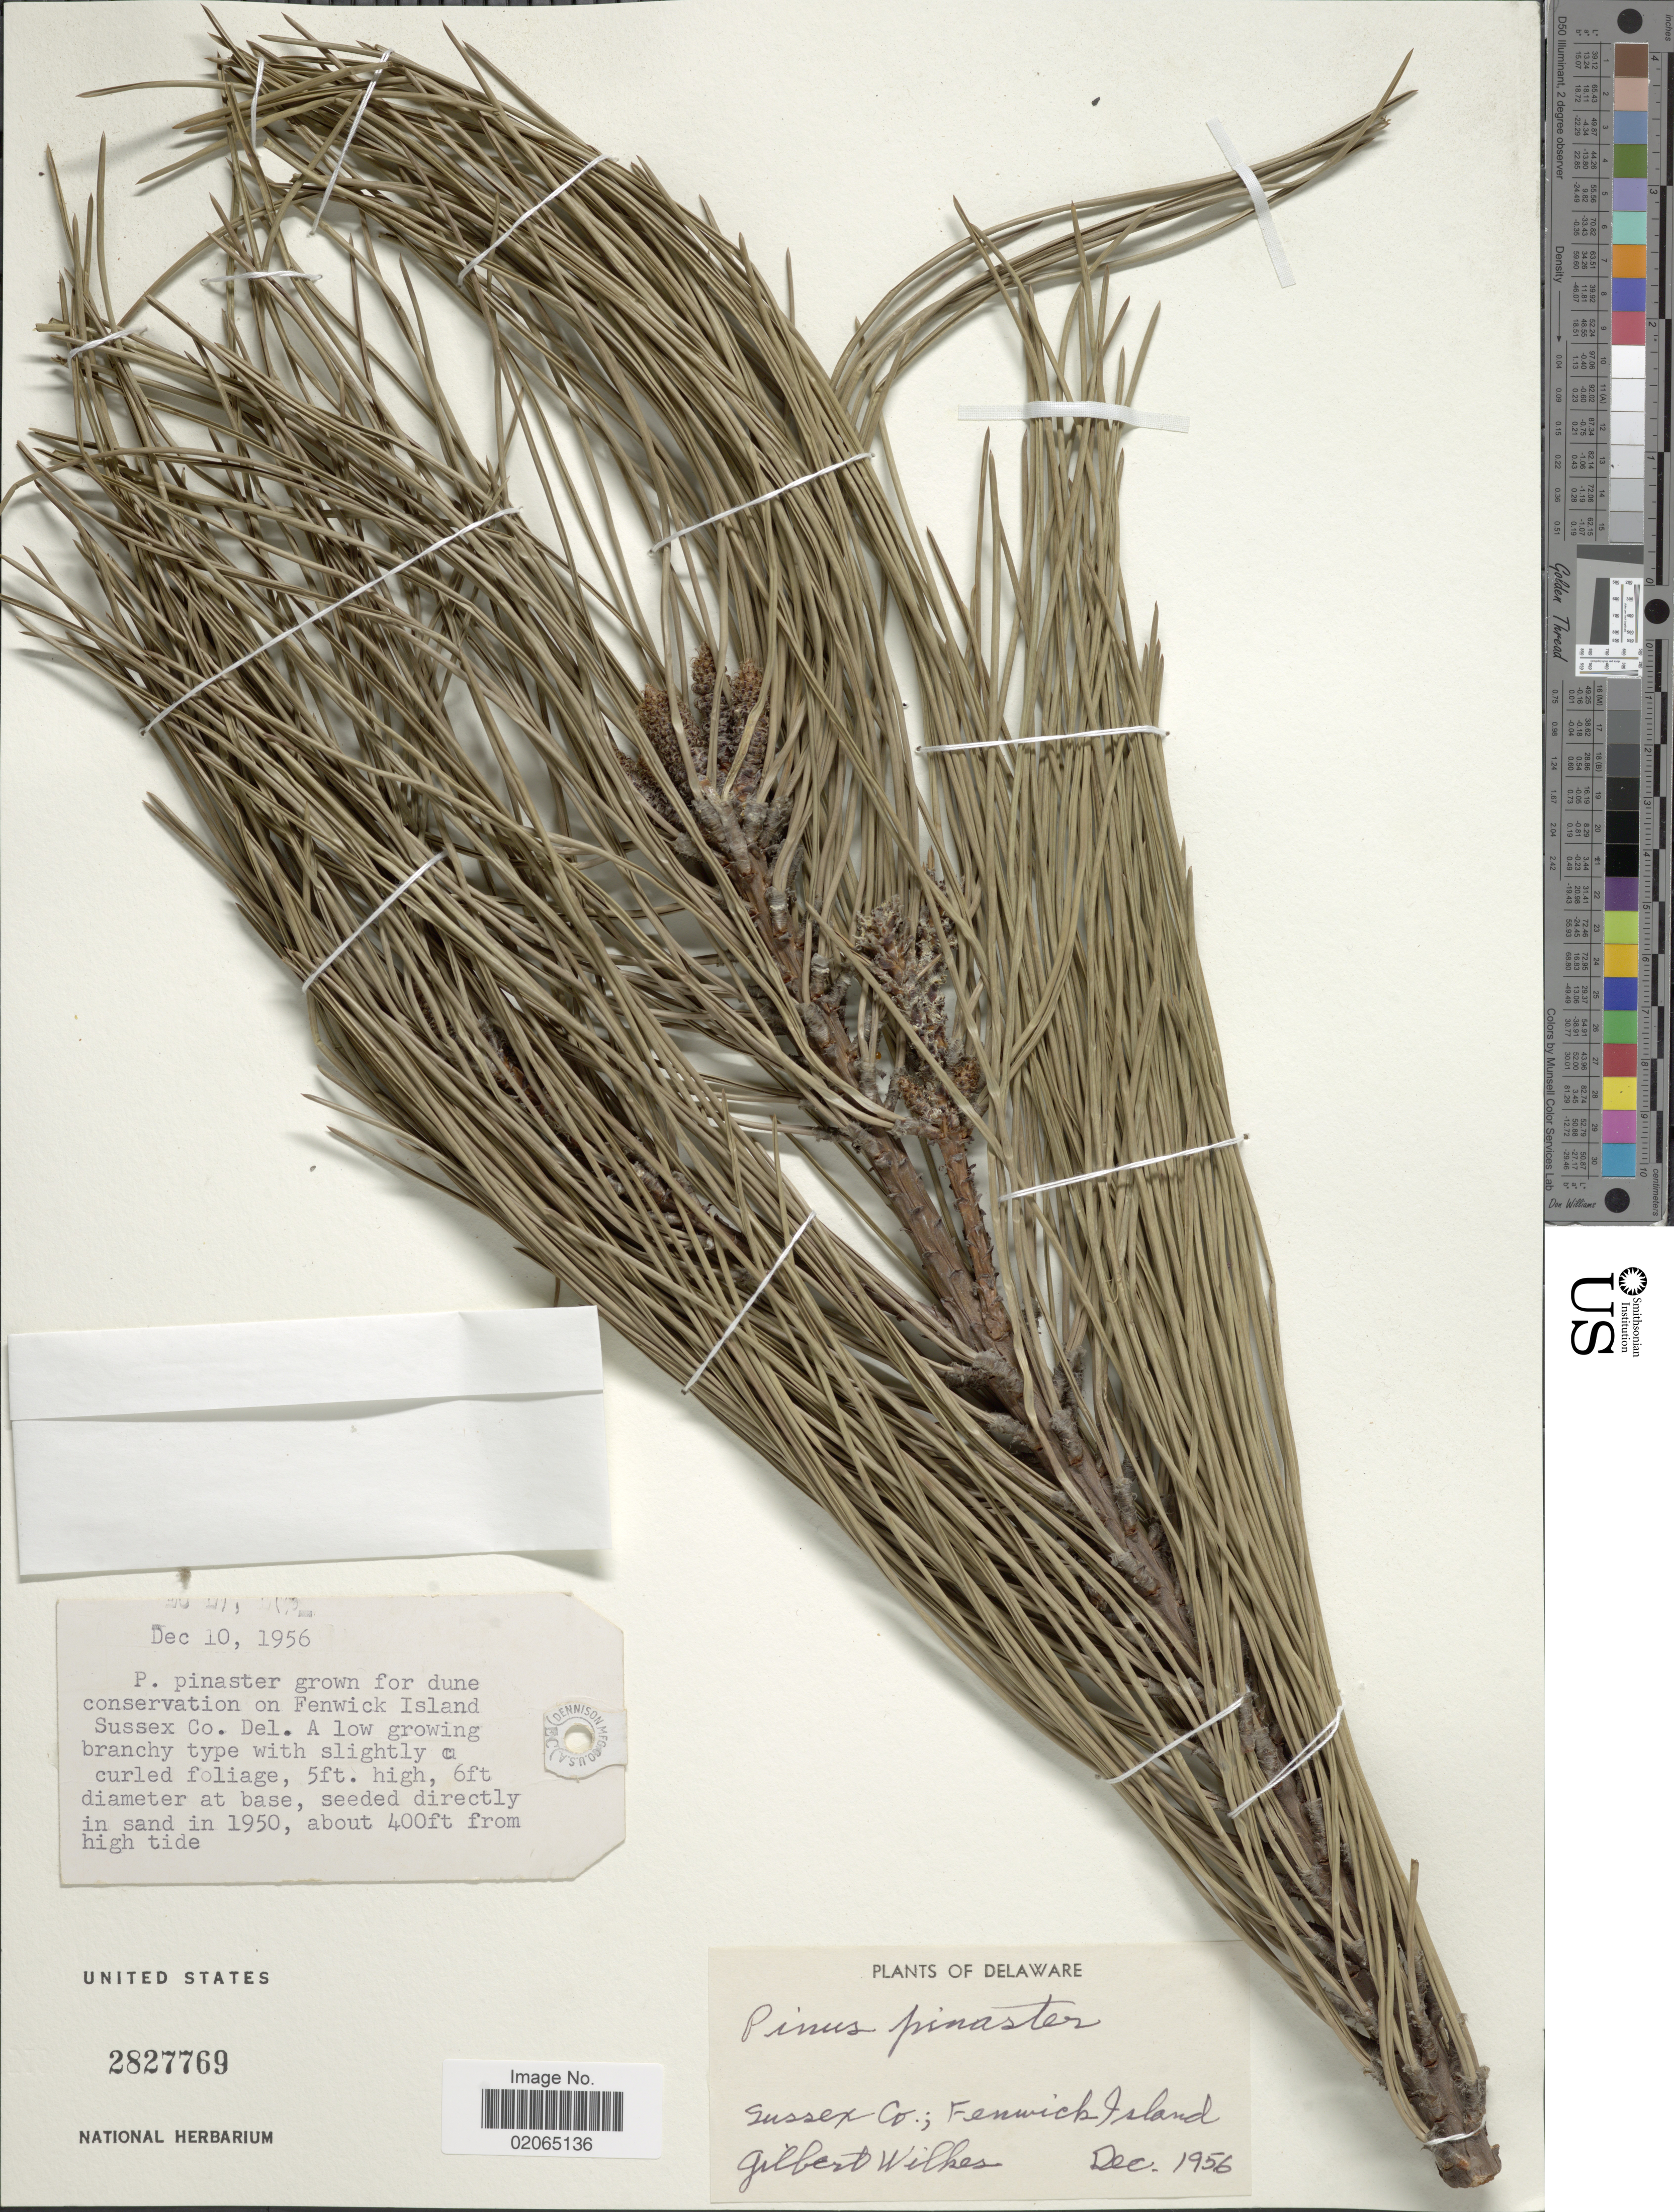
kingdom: Plantae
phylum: Tracheophyta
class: Pinopsida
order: Pinales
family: Pinaceae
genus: Pinus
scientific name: Pinus pinaster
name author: Aiton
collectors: G. Wilkes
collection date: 1956-12-10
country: United States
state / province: Delaware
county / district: Sussex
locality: Sussex Co.: Fenwick Island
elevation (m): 122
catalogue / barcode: US 2827769